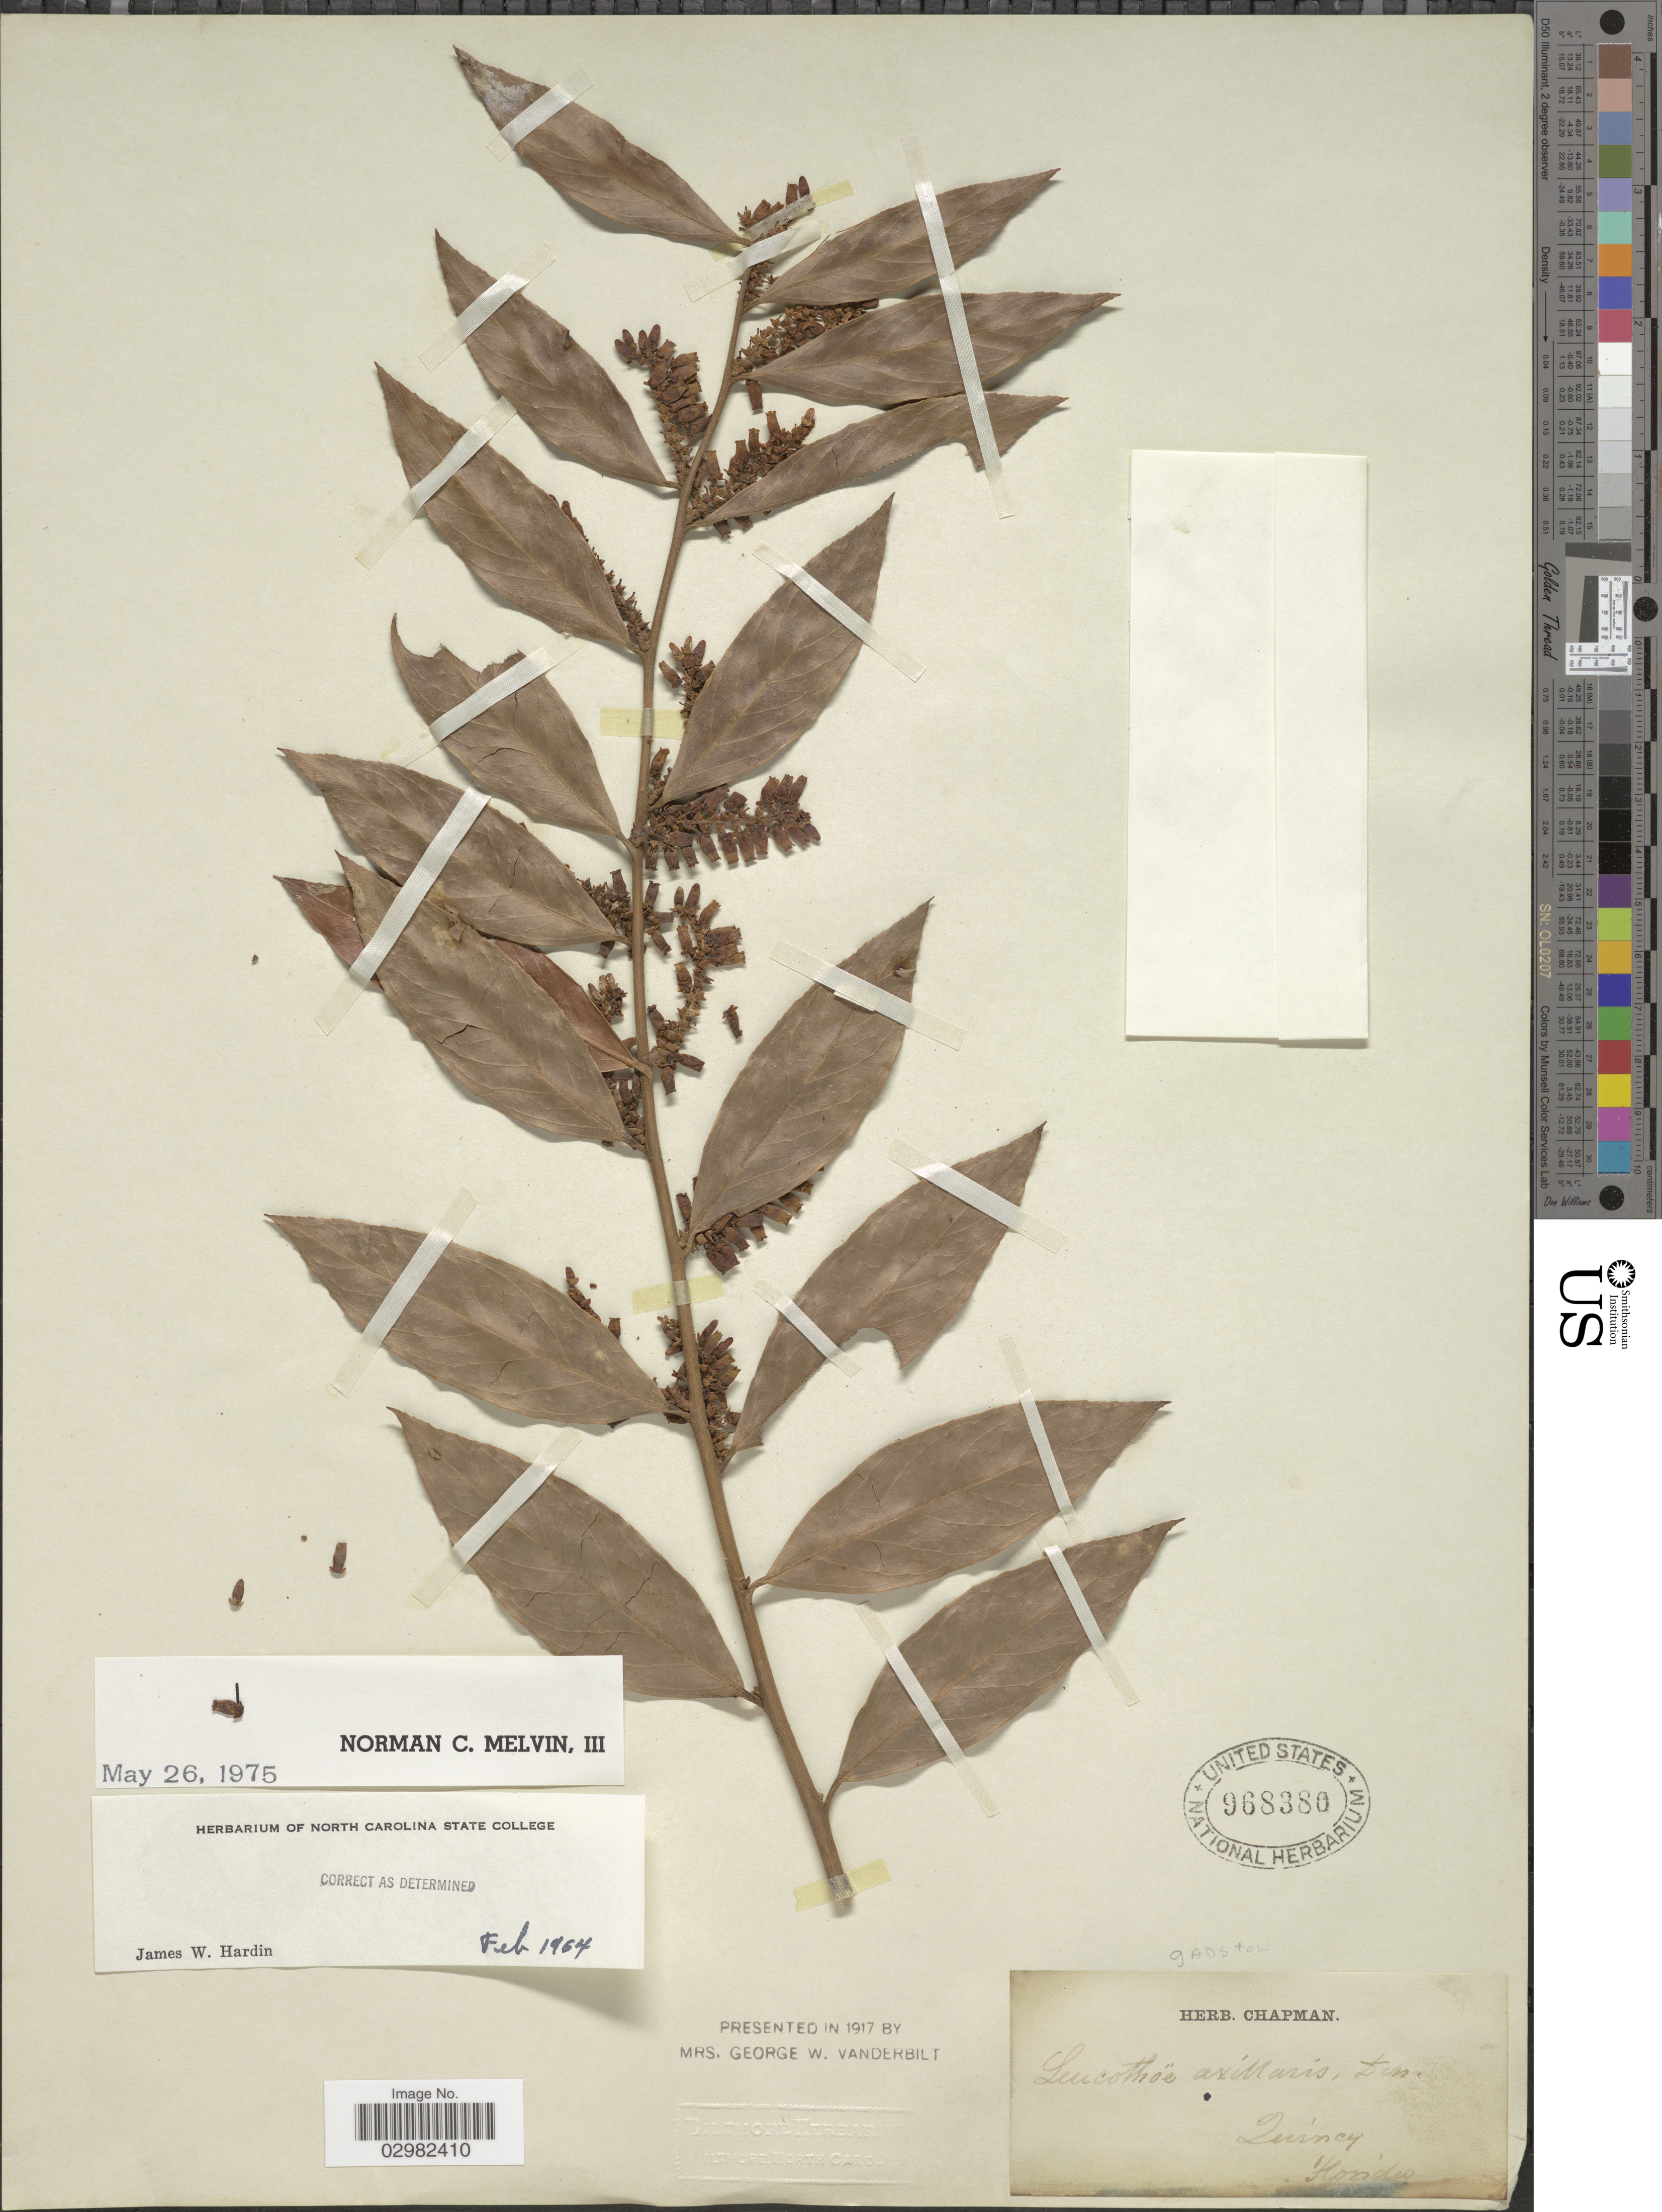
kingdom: Plantae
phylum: Tracheophyta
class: Magnoliopsida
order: Ericales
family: Ericaceae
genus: Leucothoe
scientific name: Leucothoë axillaris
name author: (Lam.) D. Don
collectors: ex herb. Chapman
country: United States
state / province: Florida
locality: Gadston, Quincy.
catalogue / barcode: US 968380